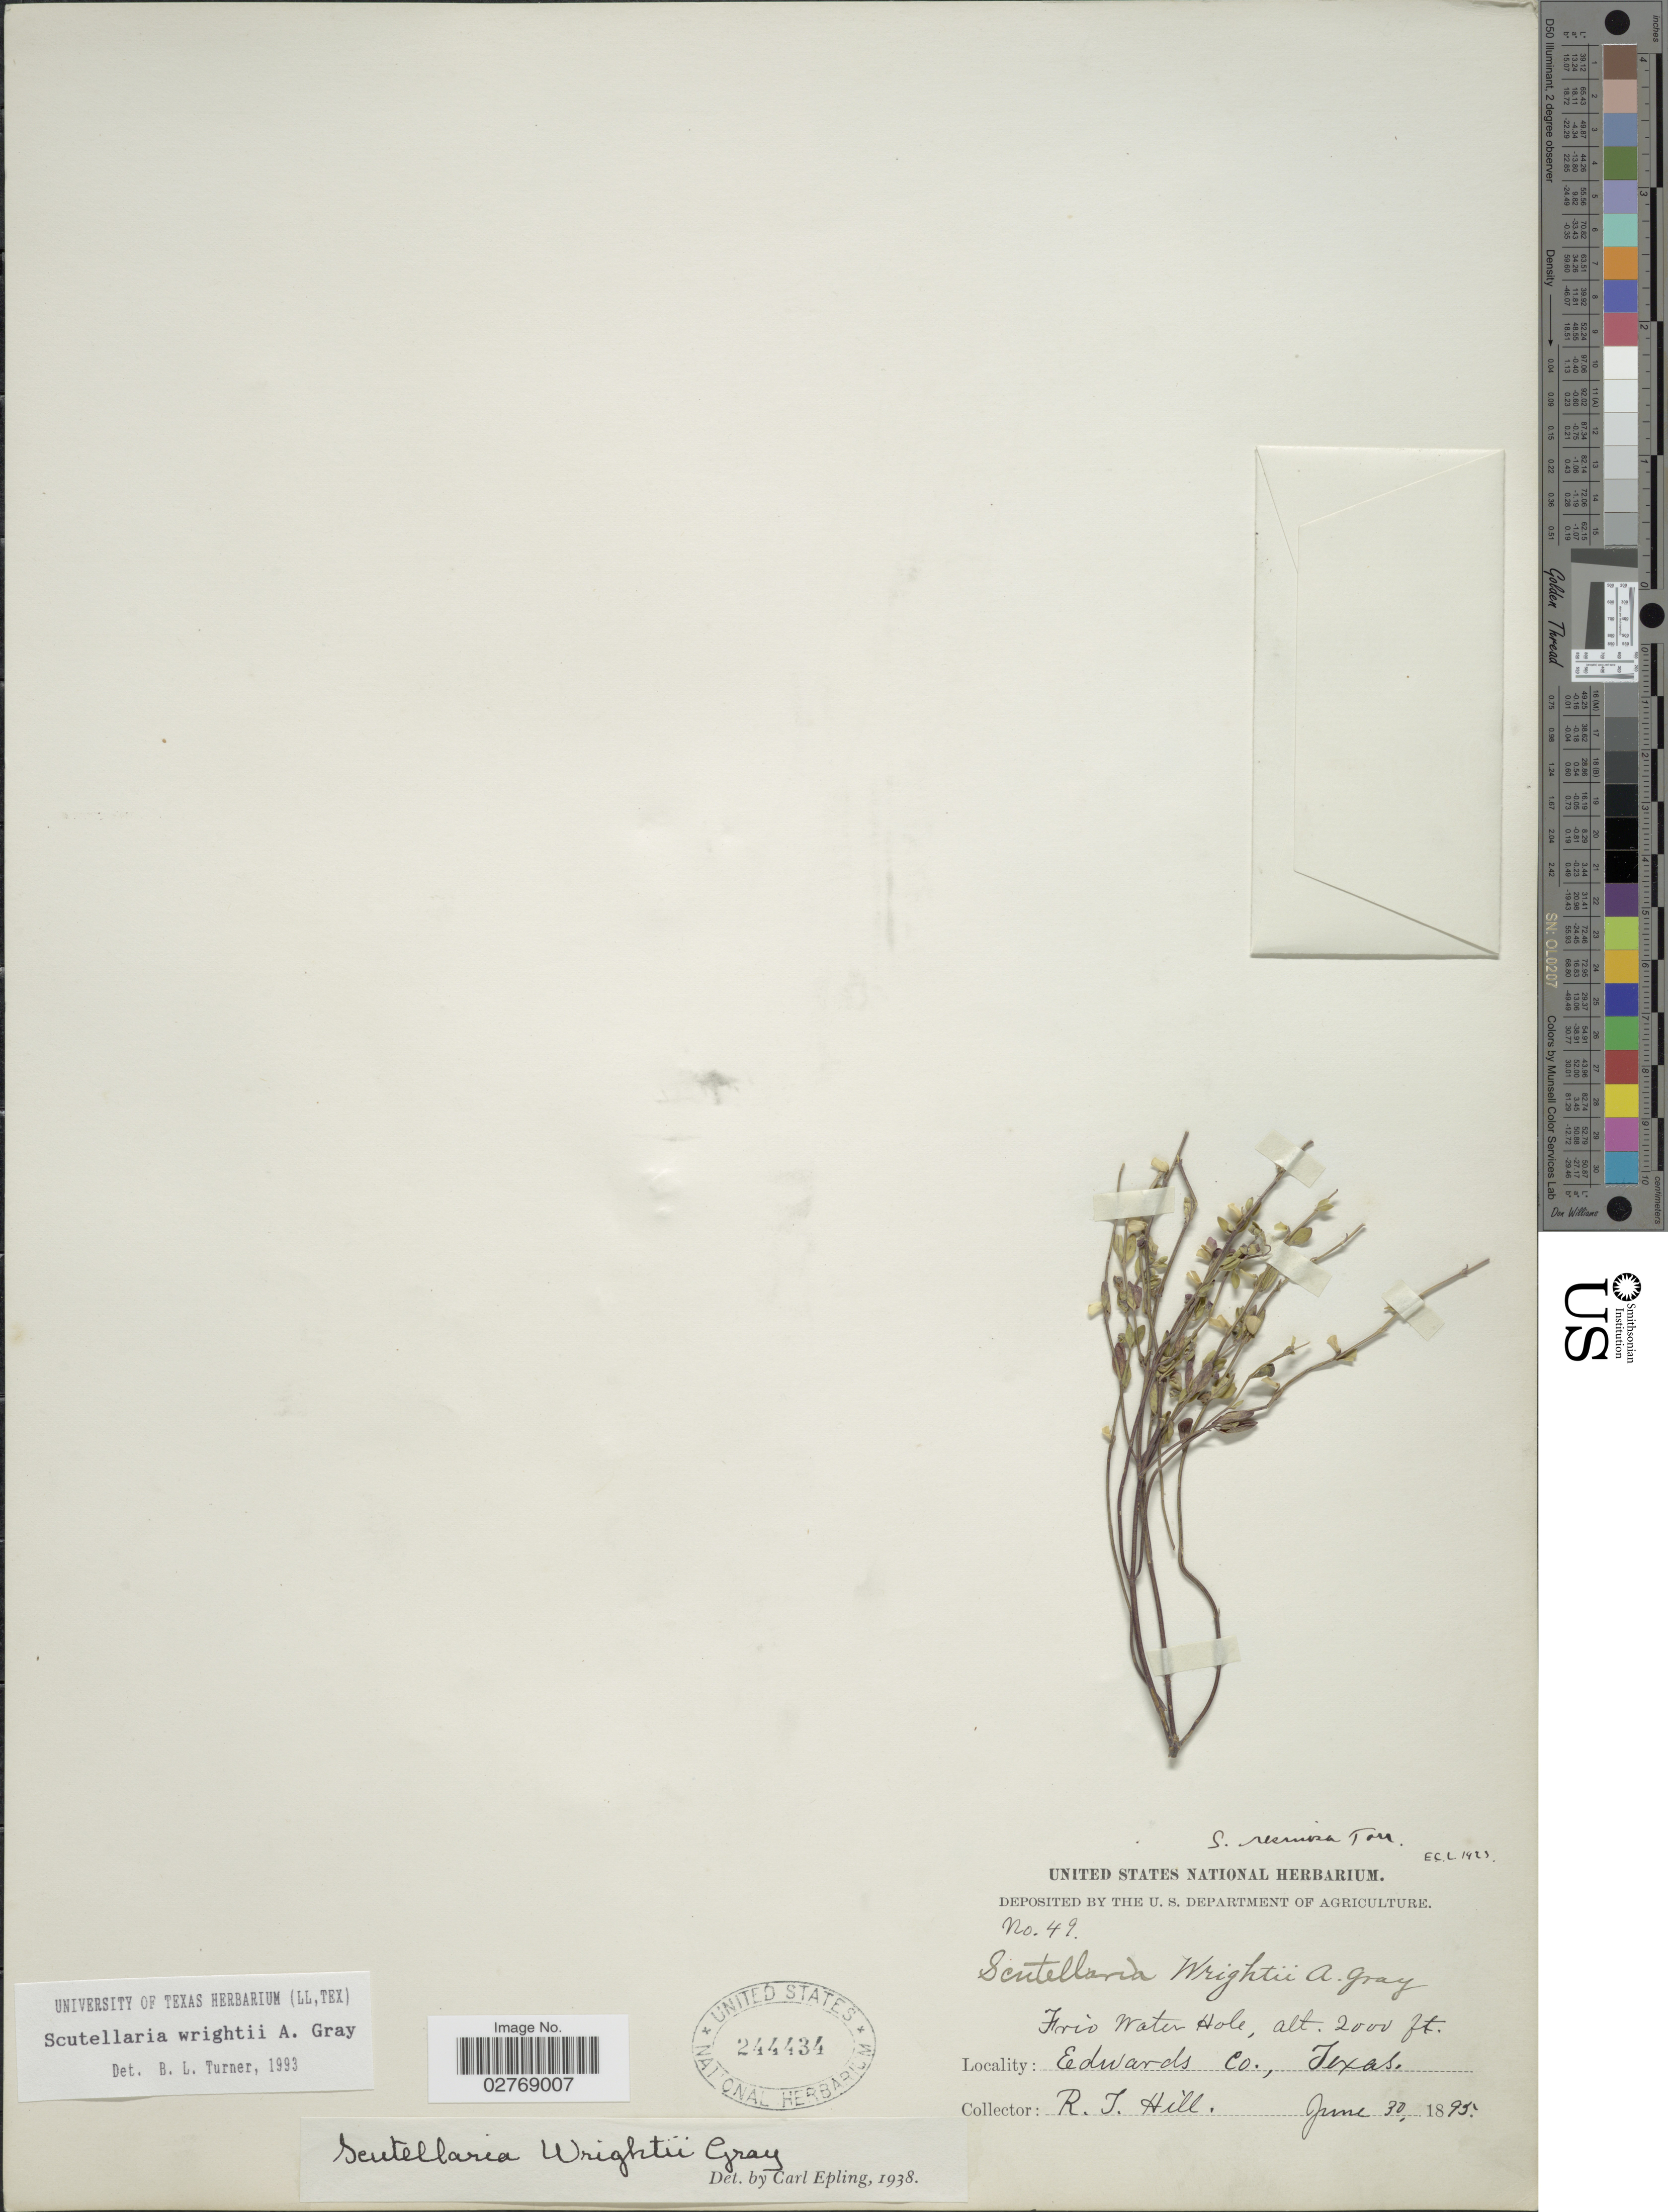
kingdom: Plantae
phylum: Tracheophyta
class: Magnoliopsida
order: Lamiales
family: Lamiaceae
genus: Scutellaria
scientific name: Scutellaria wrightii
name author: A. Gray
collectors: R. J. Hill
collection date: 1895-06-30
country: United States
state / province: Texas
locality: Frio Water Hole, Edwards Co.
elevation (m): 610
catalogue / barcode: US 244434